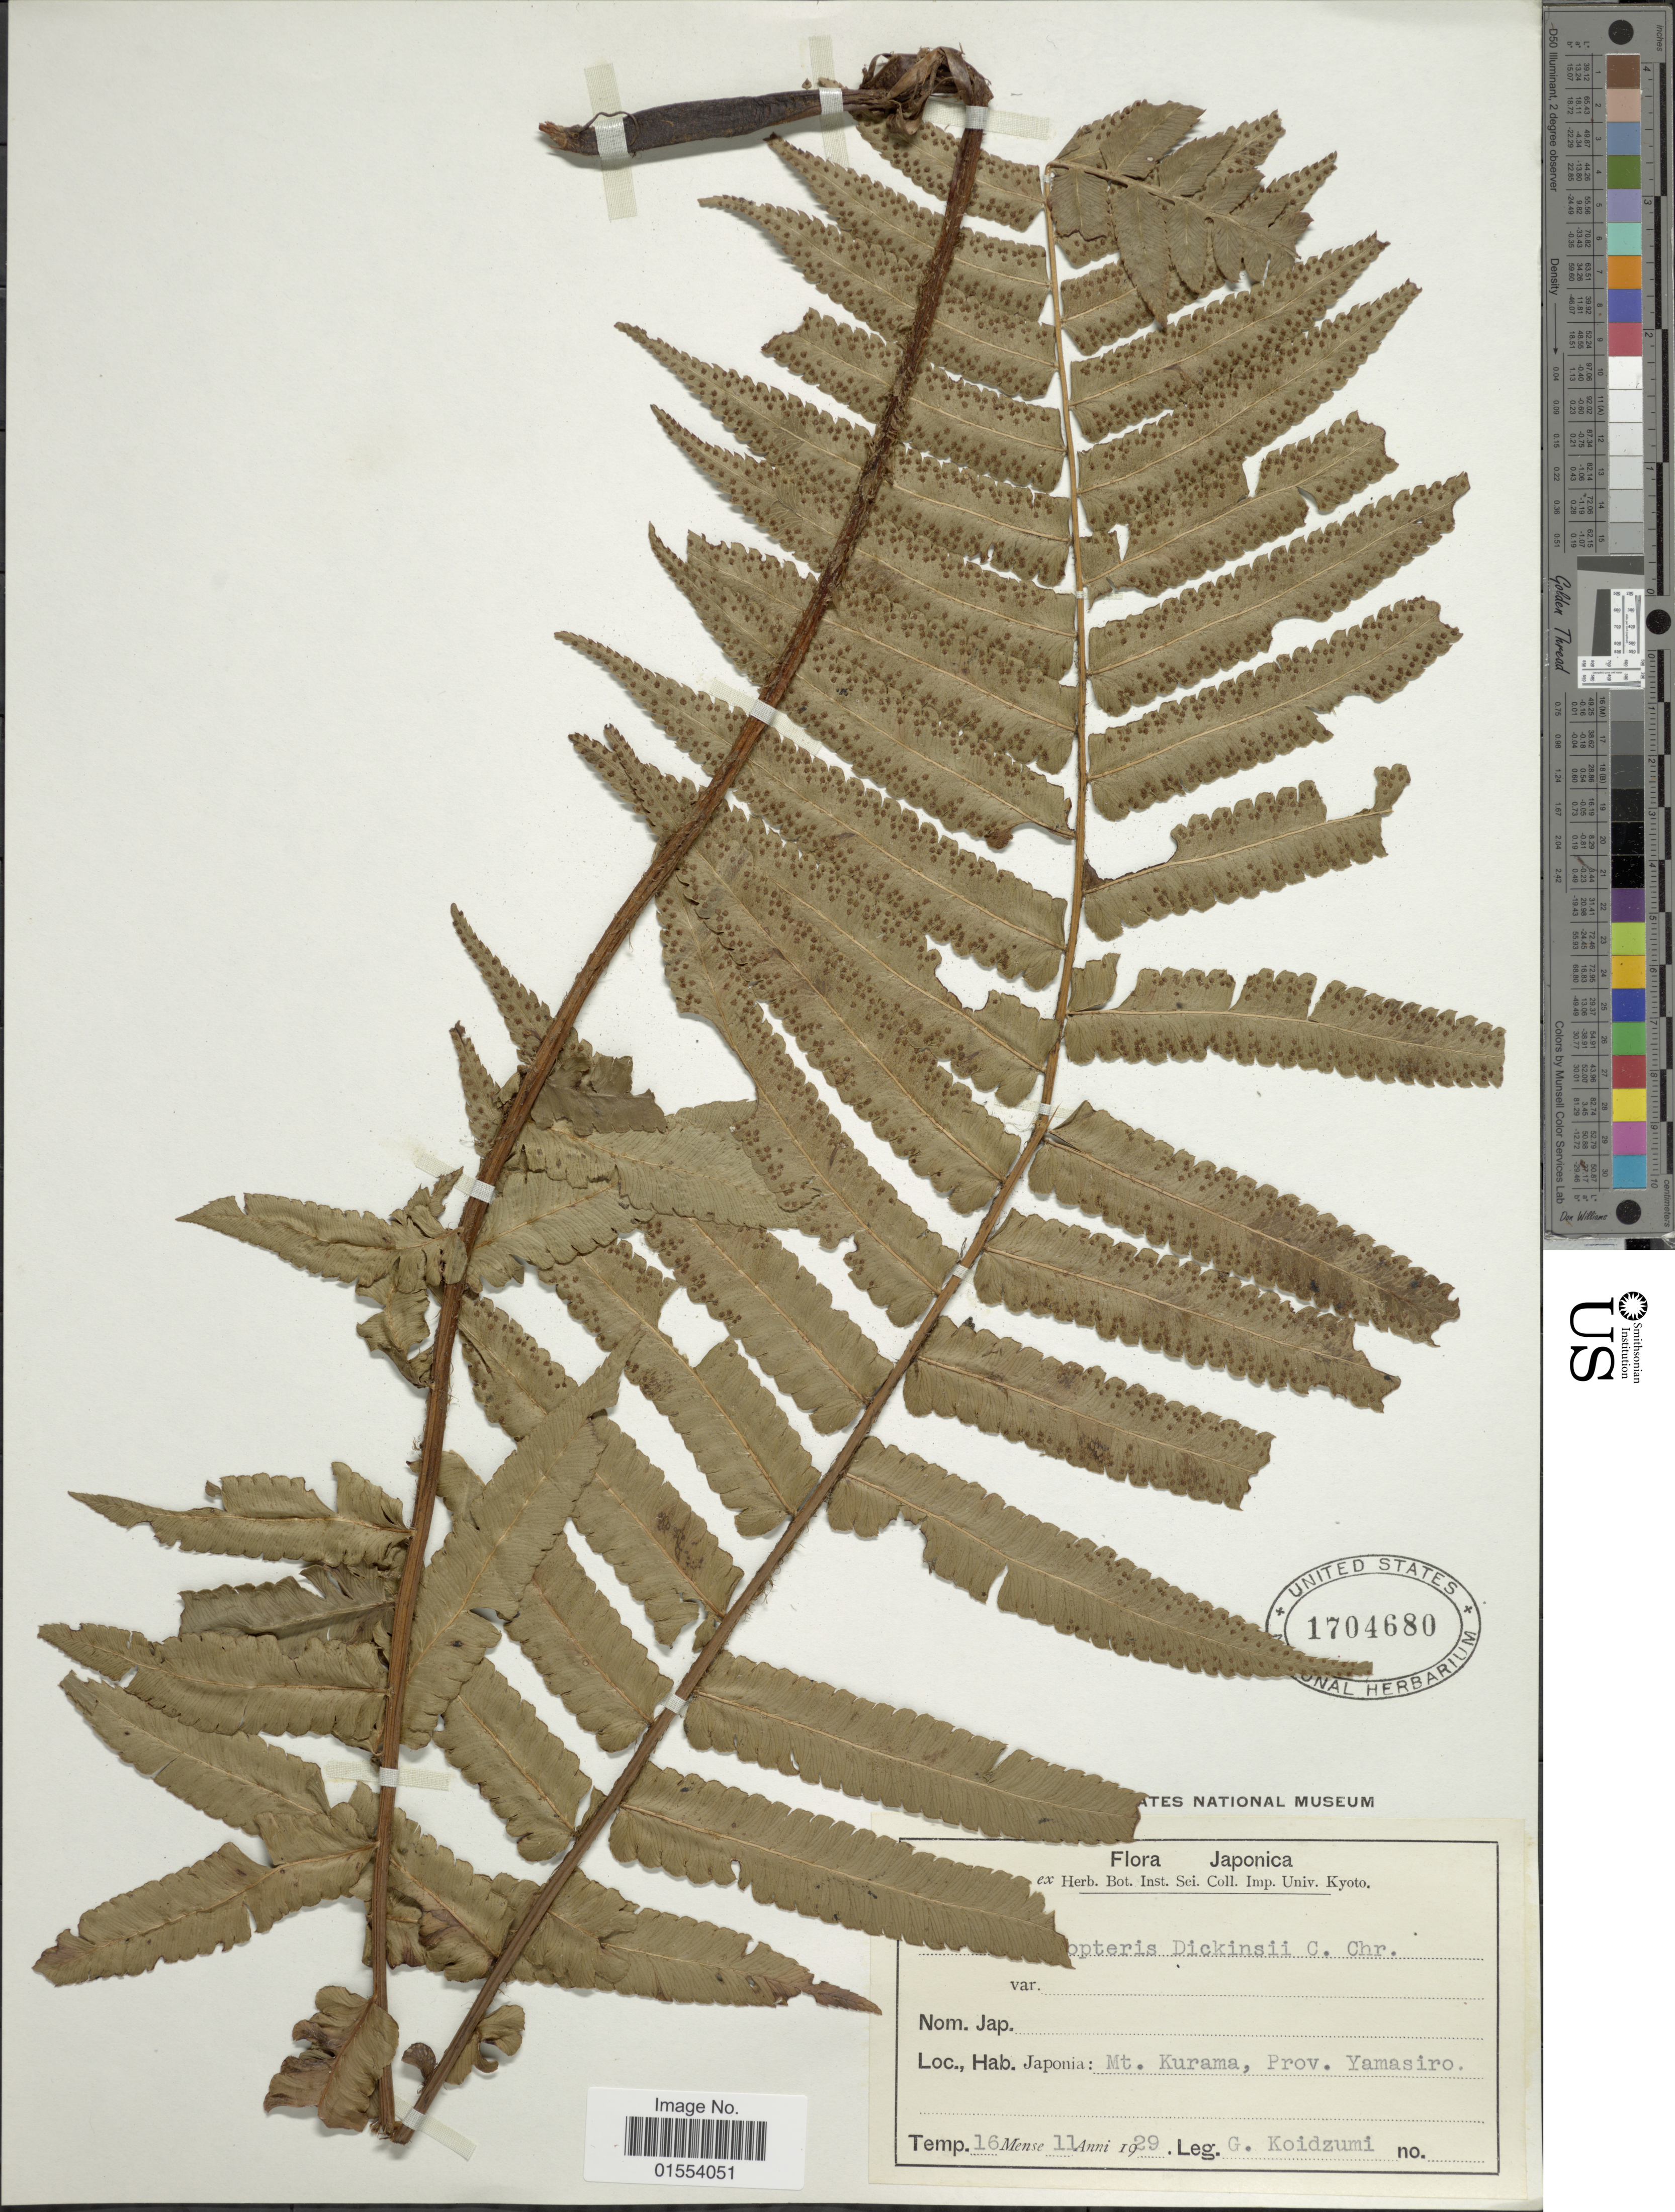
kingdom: Plantae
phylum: Tracheophyta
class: Polypodiopsida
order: Polypodiales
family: Dryopteridaceae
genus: Dryopteris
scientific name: Dryopteris dickinsii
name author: (Franch. & Sav.) Christ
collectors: G. Koidzumi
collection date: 1929-11-16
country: Japan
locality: Japonia: Mt. Kurama, Prov. Yamasiro.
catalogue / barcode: US 1704680